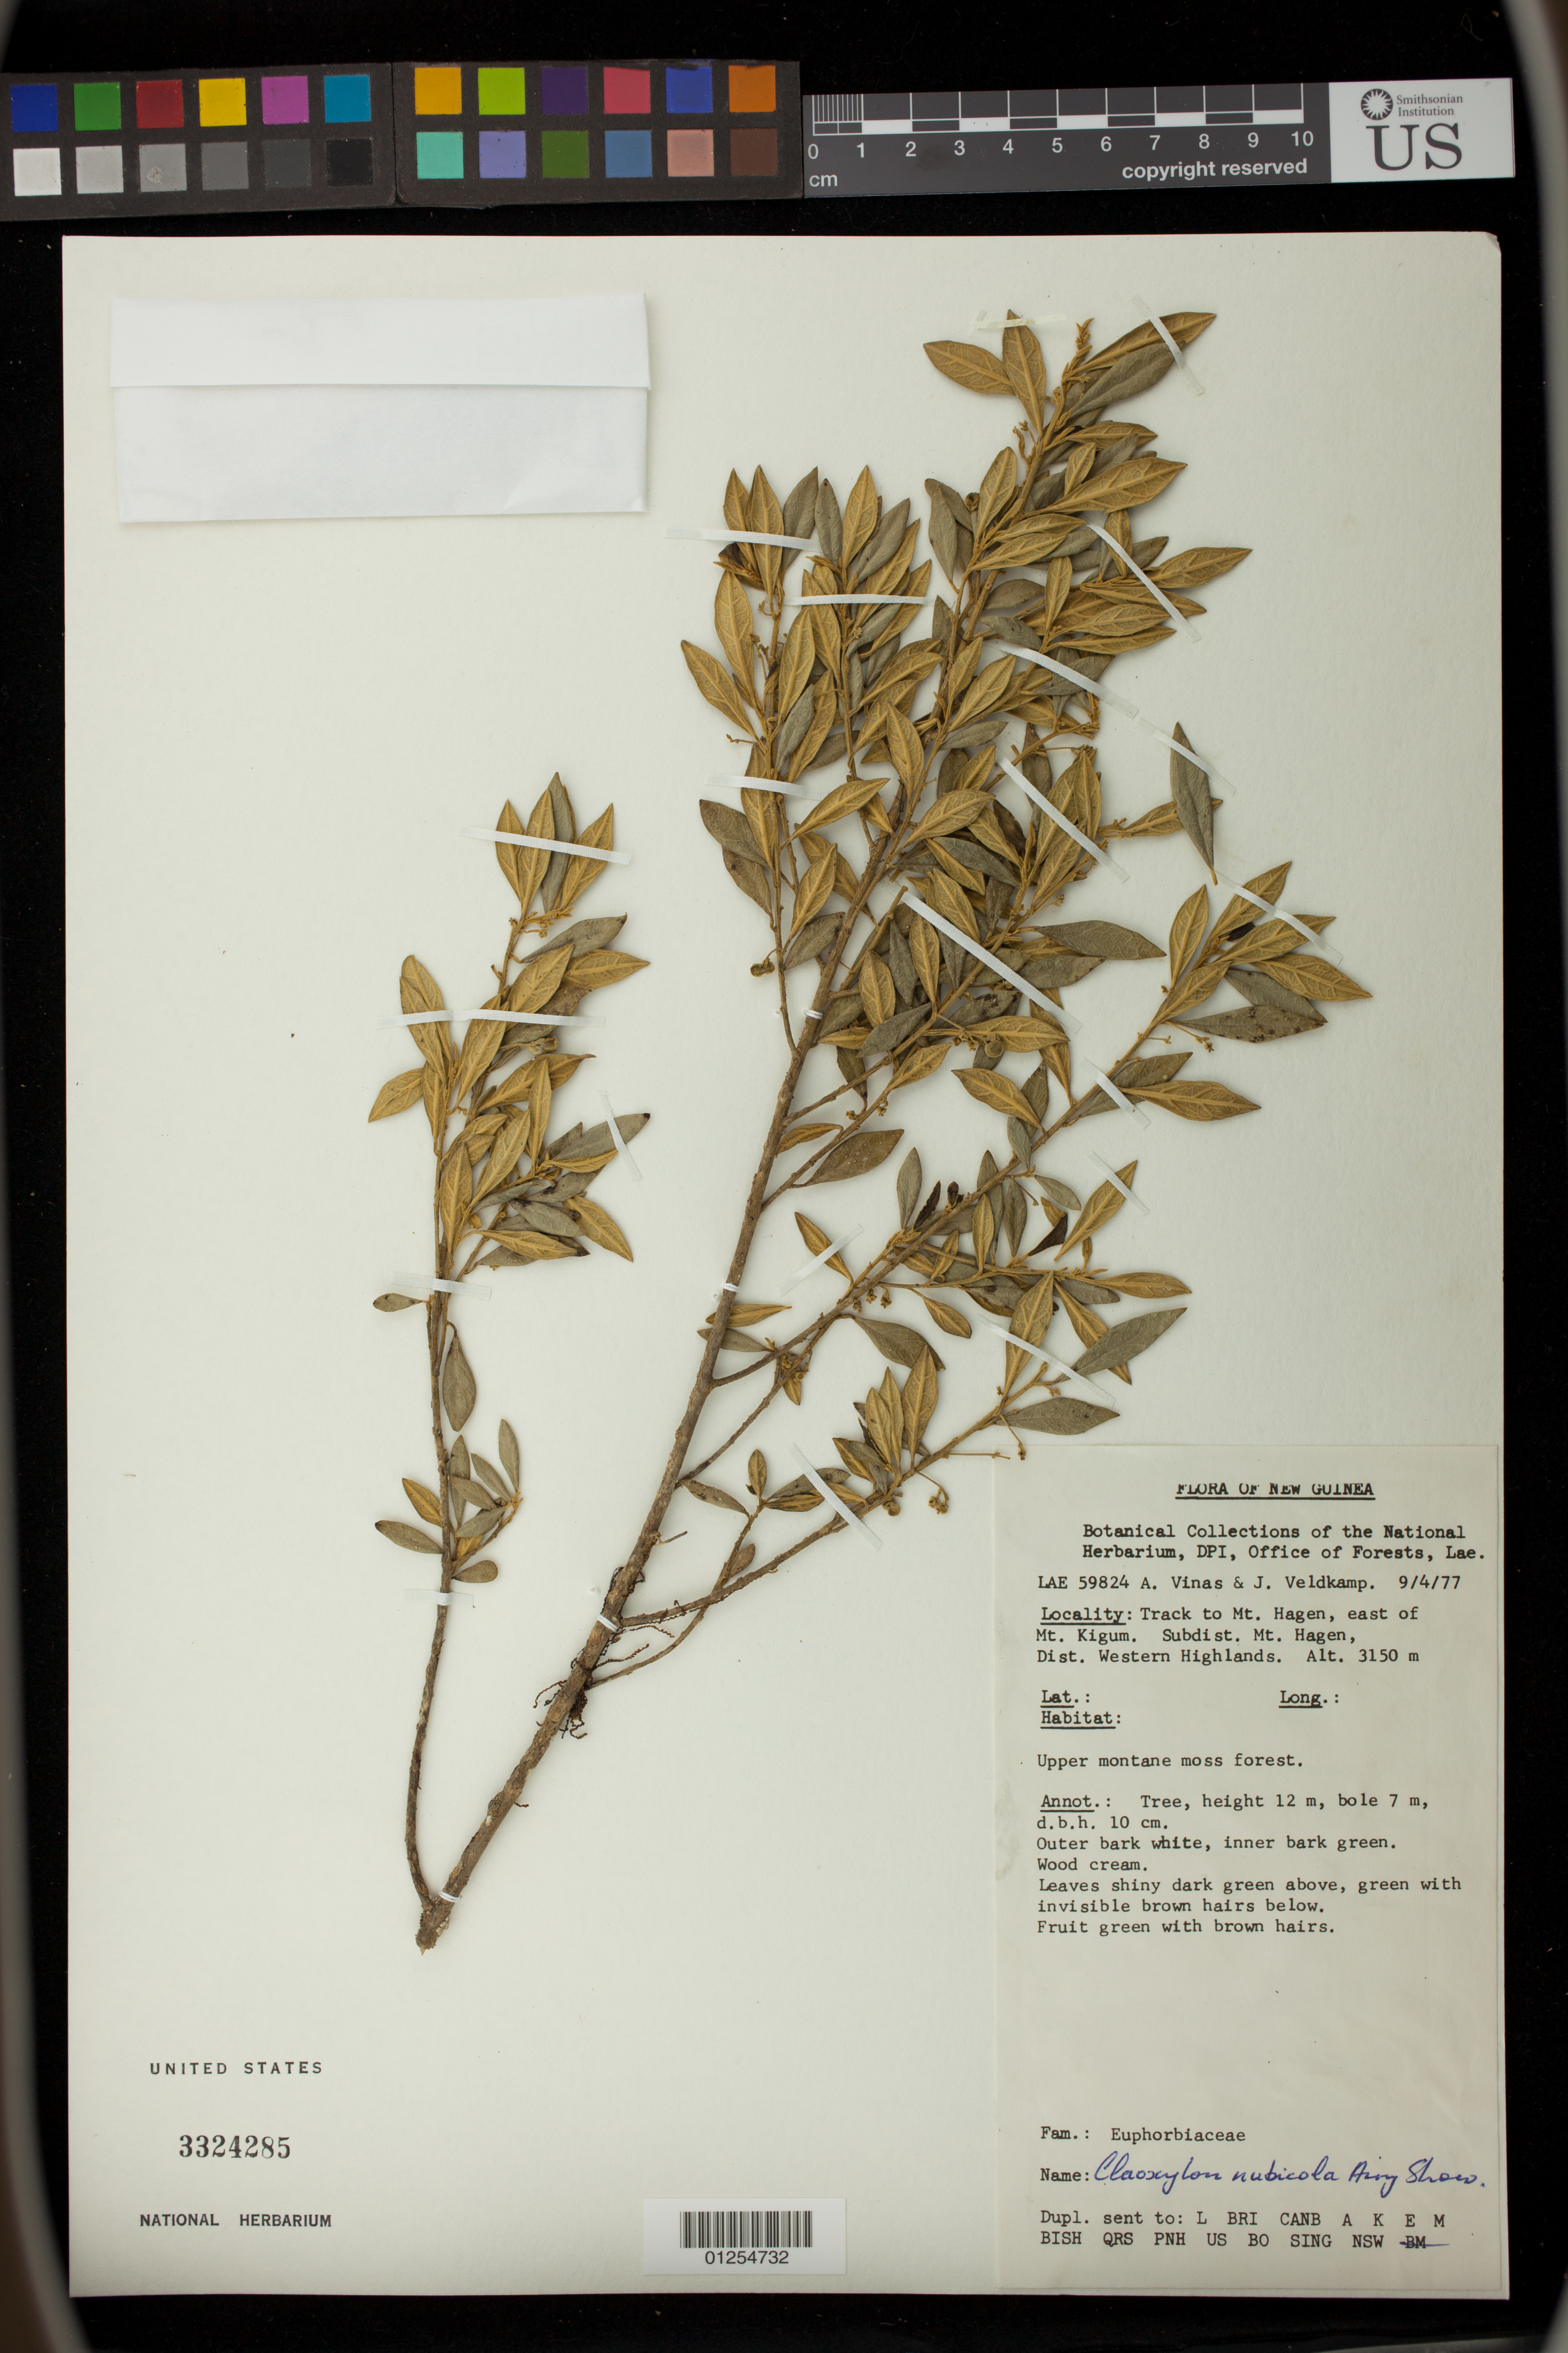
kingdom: Plantae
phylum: Tracheophyta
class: Magnoliopsida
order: Malpighiales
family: Euphorbiaceae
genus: Claoxylon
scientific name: Claoxylon nubicola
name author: Airy Shaw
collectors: A. Vinas & J. F. Veldkamp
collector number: LAE 59824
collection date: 1977-04-09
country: Papua New Guinea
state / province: Western Highlands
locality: Track to Mt. Hagen, east of Mt. Kigum. Subdist. Mt. Hagen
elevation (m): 3150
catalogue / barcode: US 3324285